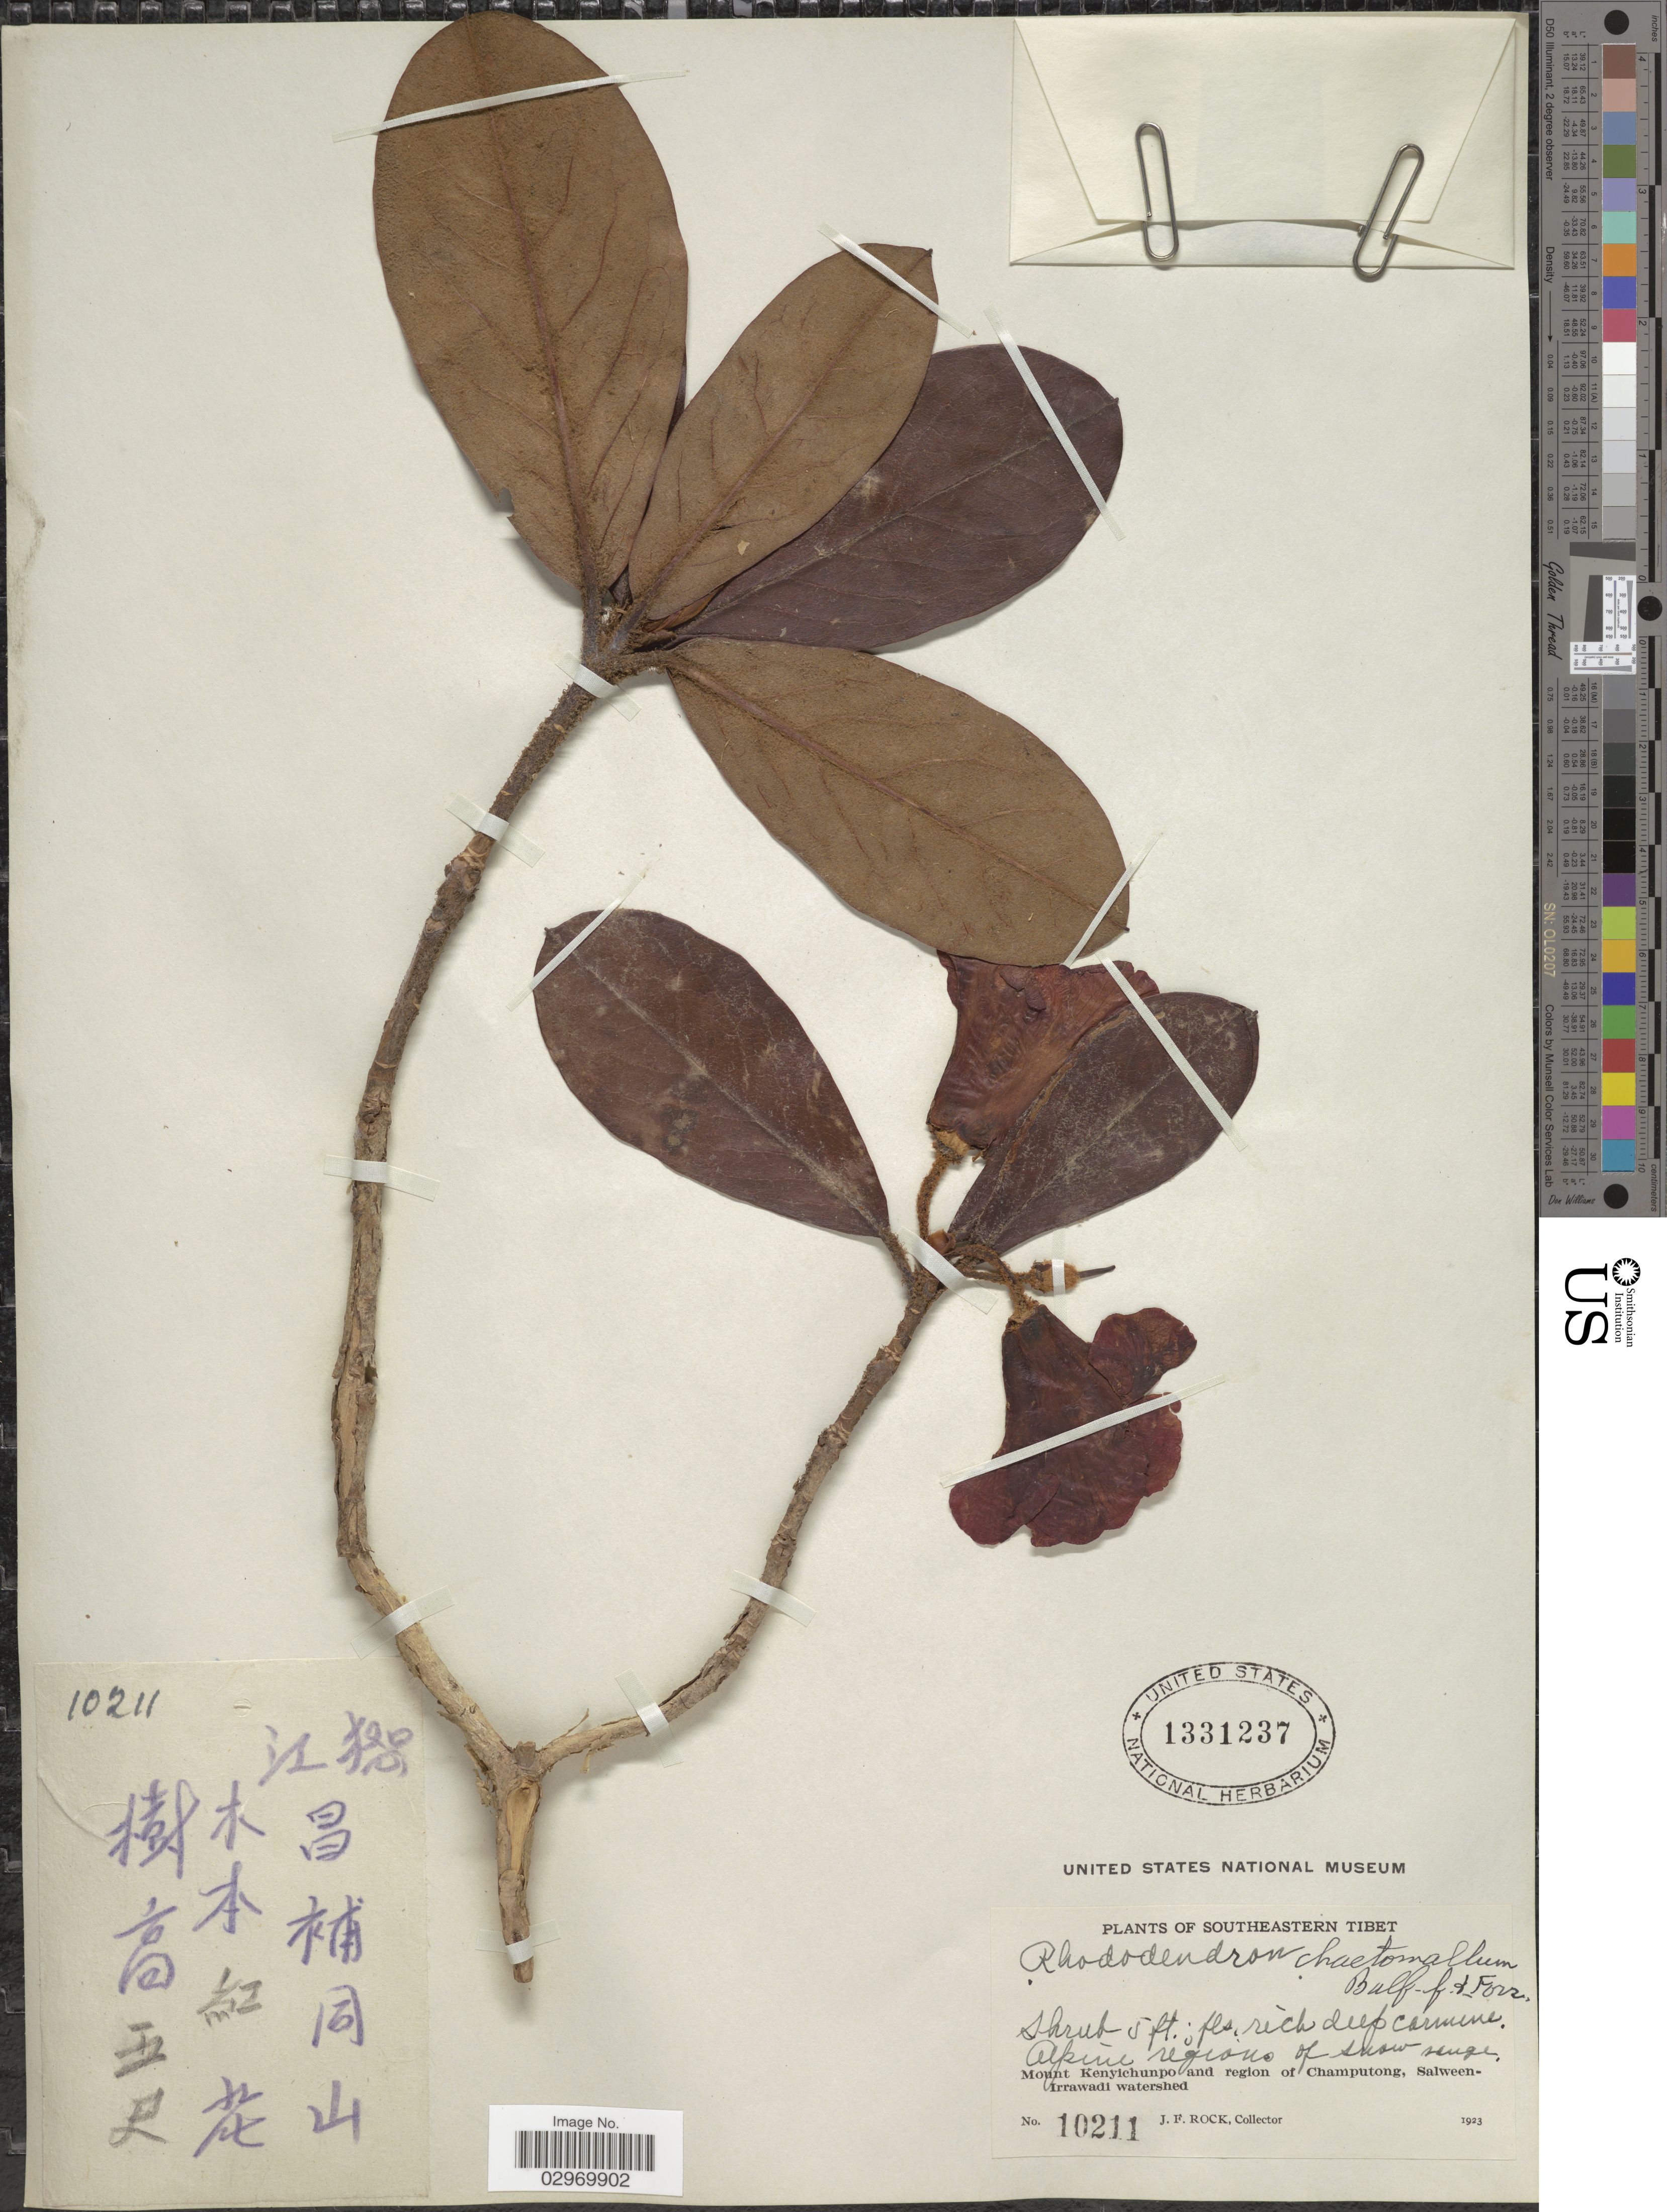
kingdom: Plantae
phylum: Tracheophyta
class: Magnoliopsida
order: Ericales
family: Ericaceae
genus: Rhododendron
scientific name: Rhododendron chaetomallum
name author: Balf. f. & Forrest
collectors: J. Rock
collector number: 10211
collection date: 1923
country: China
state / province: Xizang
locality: Southeastern Tibet, Mount Kenyichunpo and region of Champutong, Salween-Irrawadi watershed.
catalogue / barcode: US 1331237